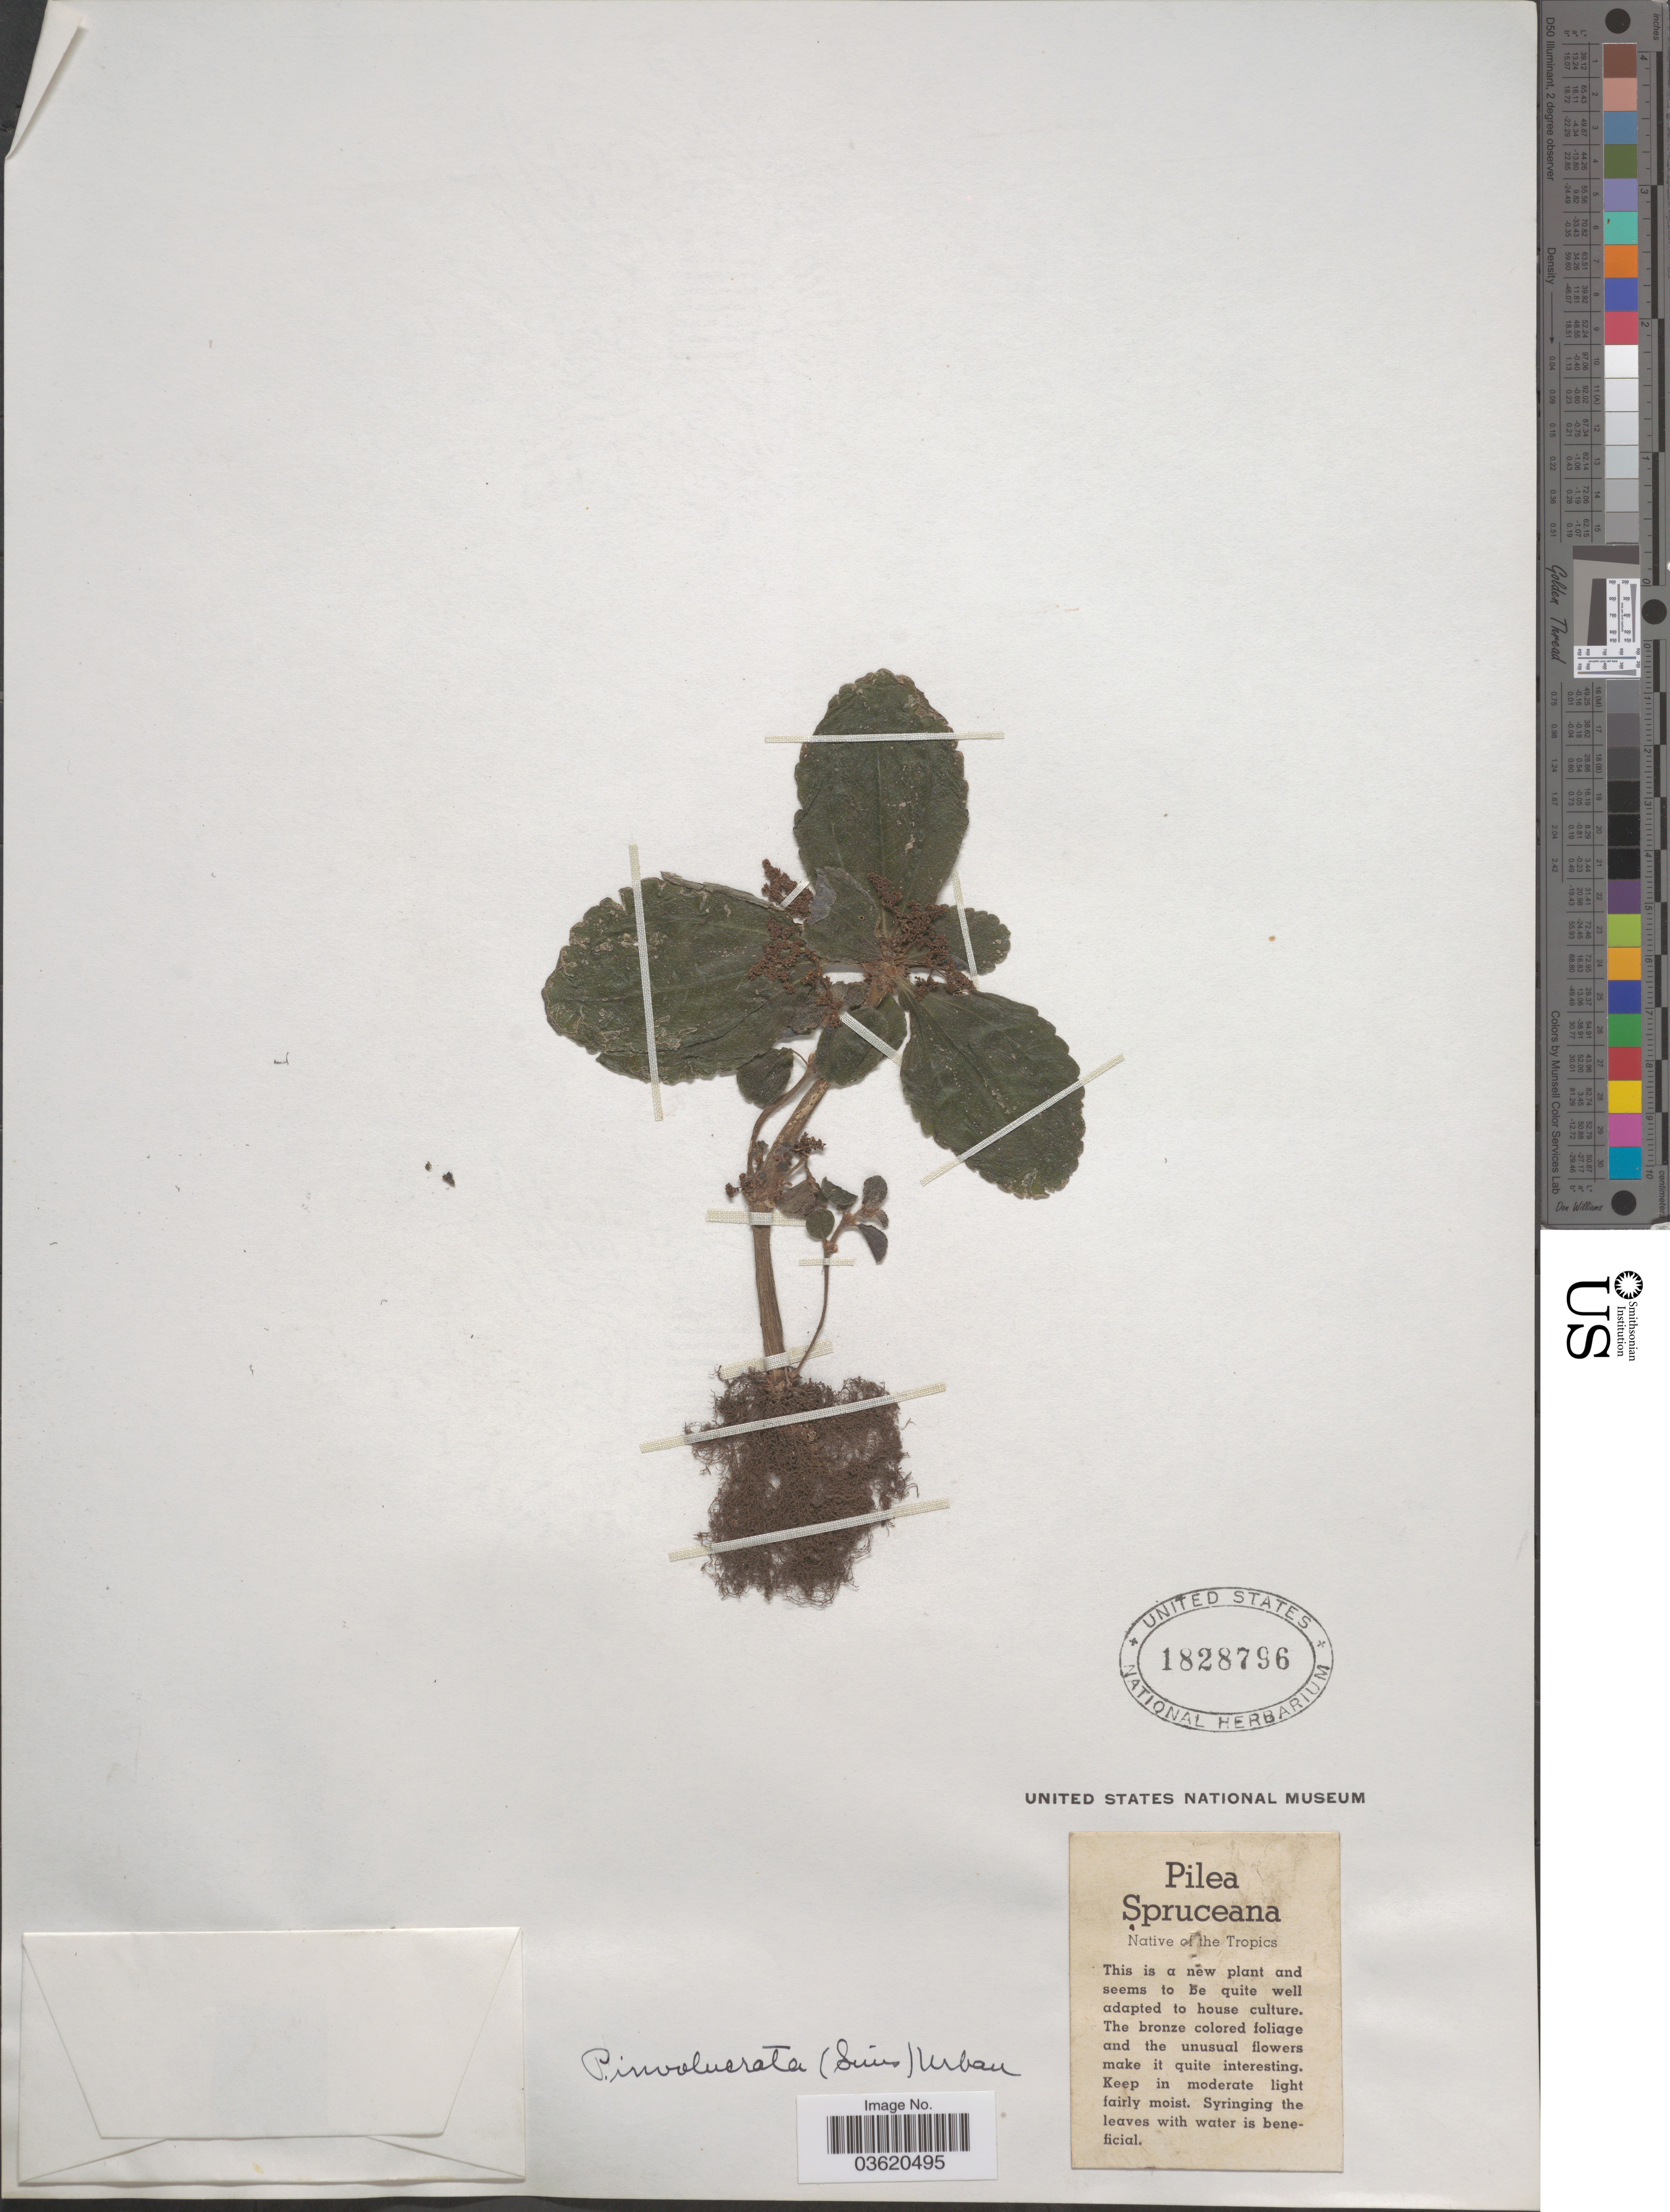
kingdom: Plantae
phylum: Tracheophyta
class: Magnoliopsida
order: Rosales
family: Urticaceae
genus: Pilea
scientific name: Pilea involucrata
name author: Urb.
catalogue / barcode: US 1828796